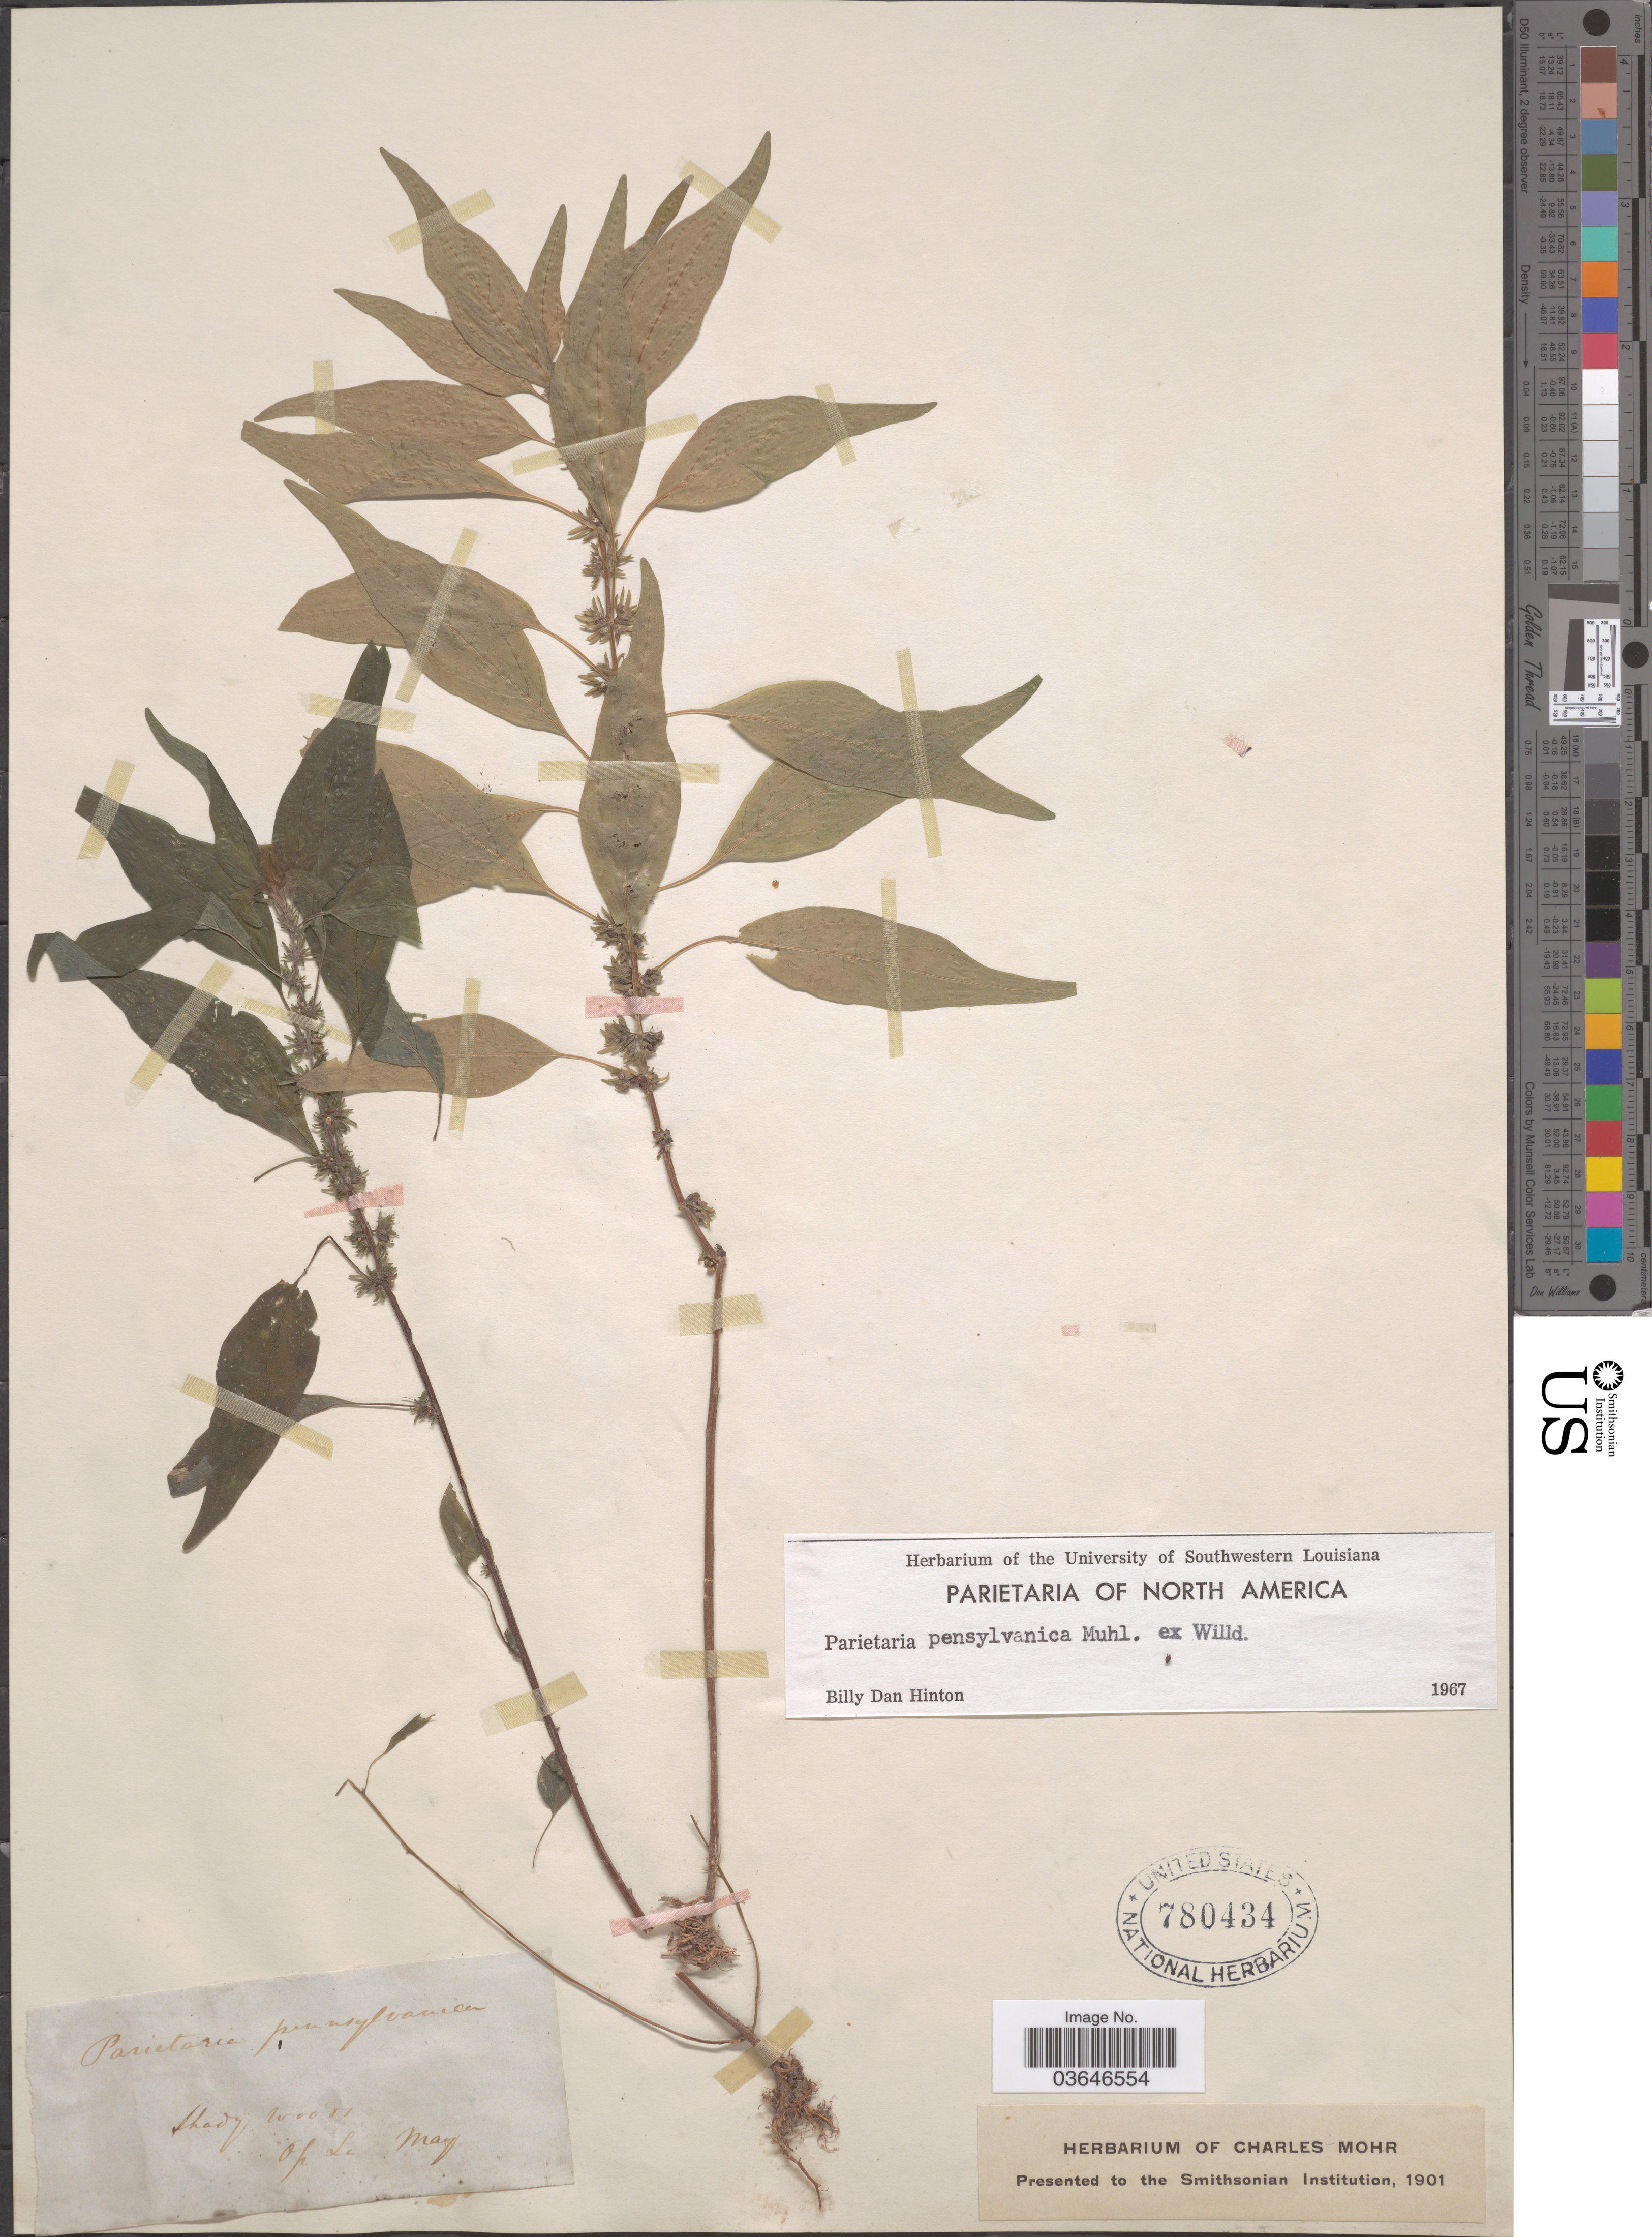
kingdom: Plantae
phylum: Tracheophyta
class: Magnoliopsida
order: Rosales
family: Urticaceae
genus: Parietaria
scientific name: Parietaria pensylvanica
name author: Muhl. ex Willd.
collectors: ex herb. C. Mohr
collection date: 1901-05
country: United States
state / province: Louisiana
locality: Shady woods.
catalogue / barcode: US 780434